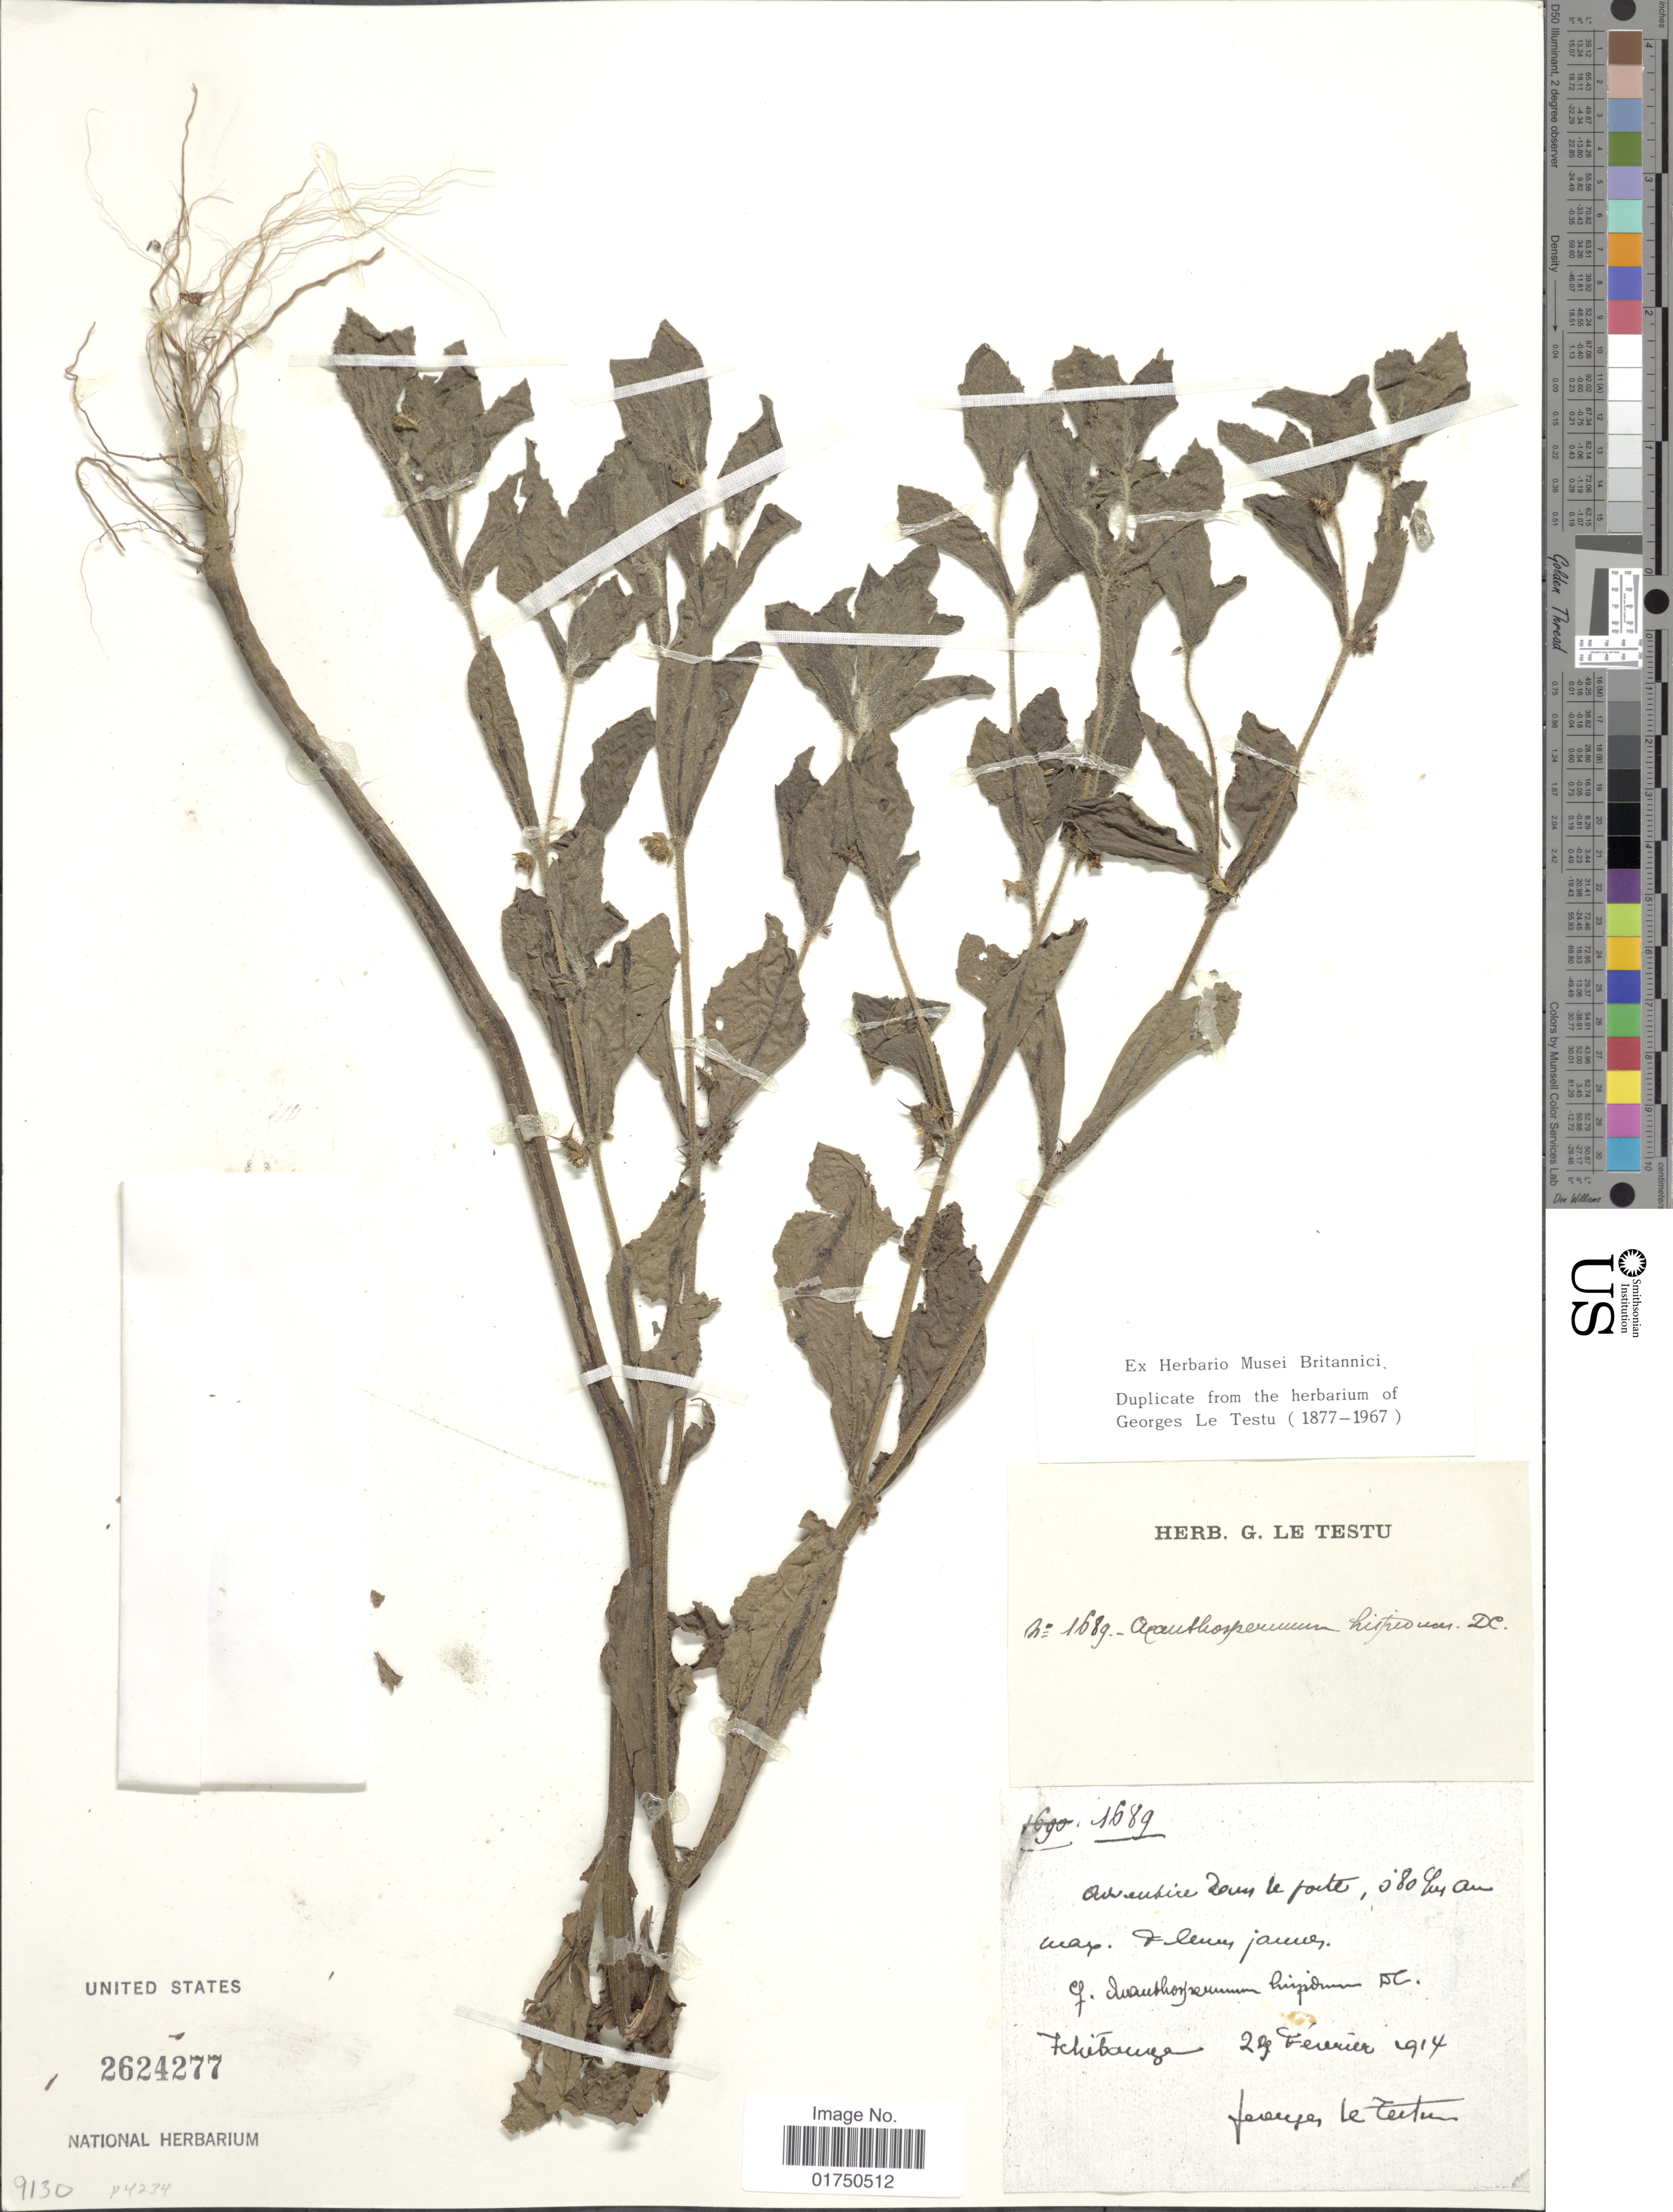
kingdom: Plantae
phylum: Tracheophyta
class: Magnoliopsida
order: Asterales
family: Asteraceae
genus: Acanthospermum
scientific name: Acanthospermum hispidum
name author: DC.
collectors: G. Le Testu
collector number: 1689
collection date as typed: Transcribed d/m/y: 29/2/1914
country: Gabon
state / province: Nyanga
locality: [illegible text] Tchibanga.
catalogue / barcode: US 2624277